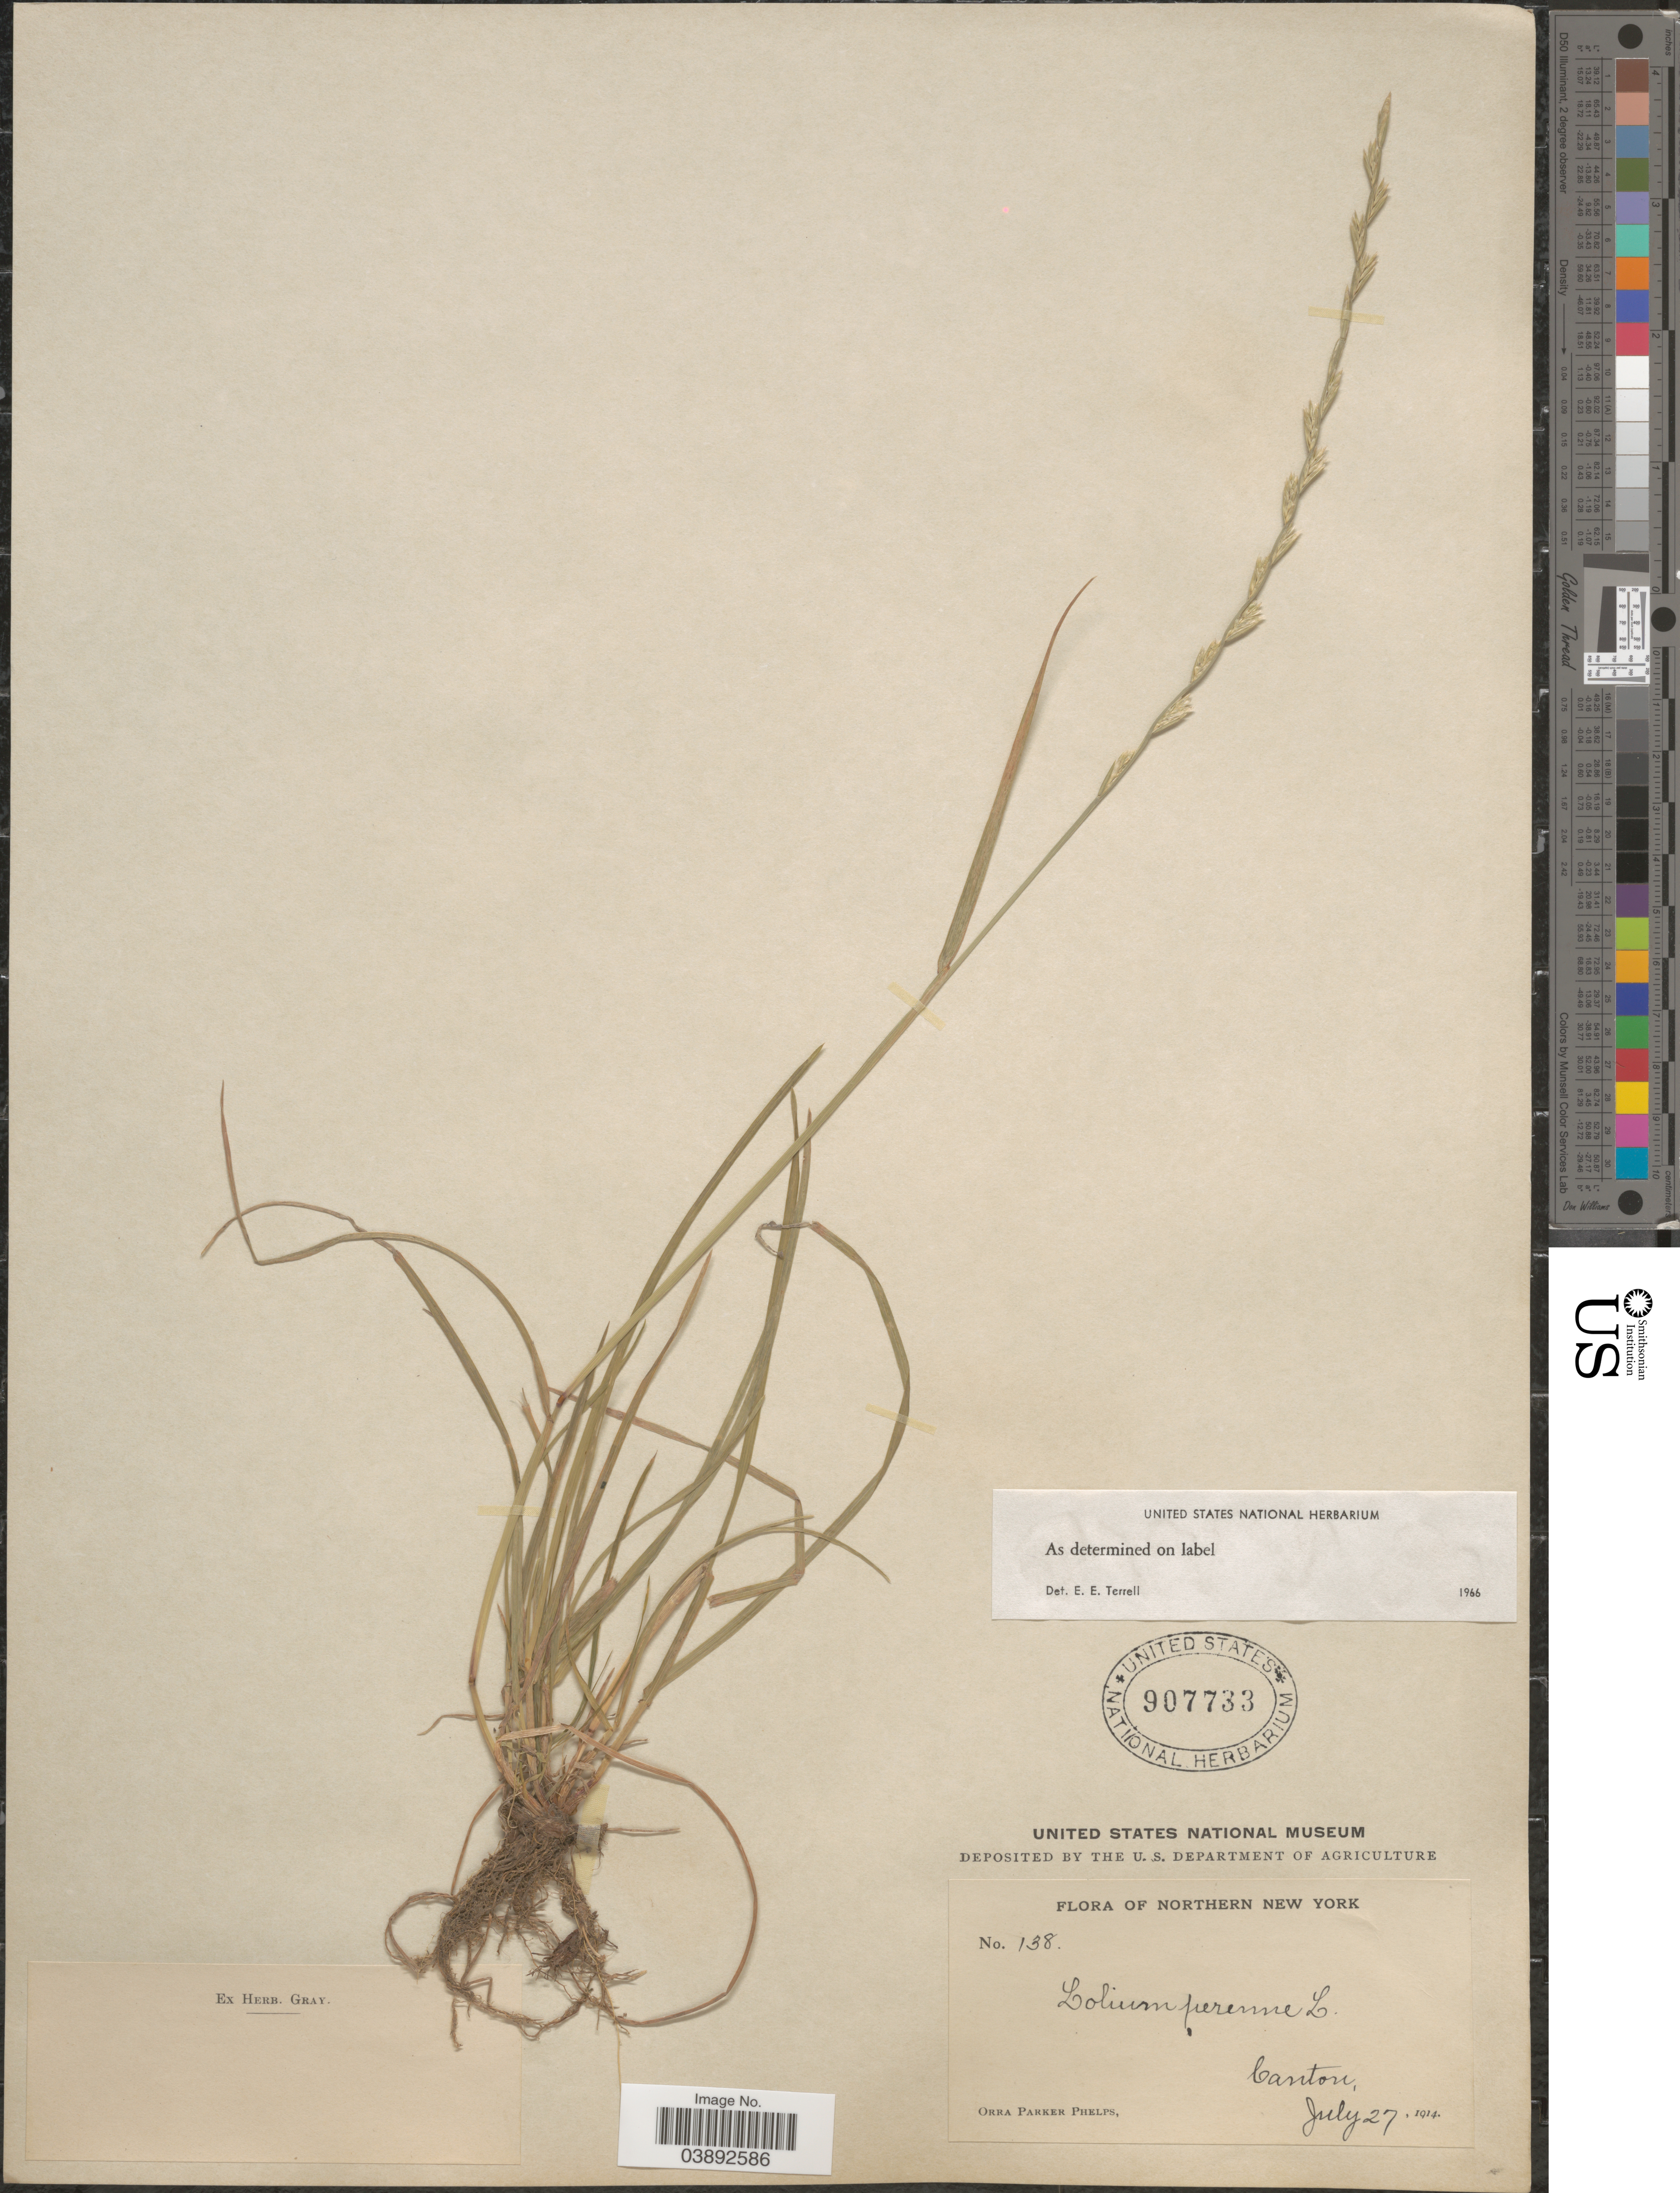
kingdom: Plantae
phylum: Tracheophyta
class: Liliopsida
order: Poales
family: Poaceae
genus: Lolium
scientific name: Lolium perenne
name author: L.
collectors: O. P. Phelps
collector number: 138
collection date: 1914-07-27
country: United States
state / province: New York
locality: Northern New York. Canton.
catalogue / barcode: US 907733